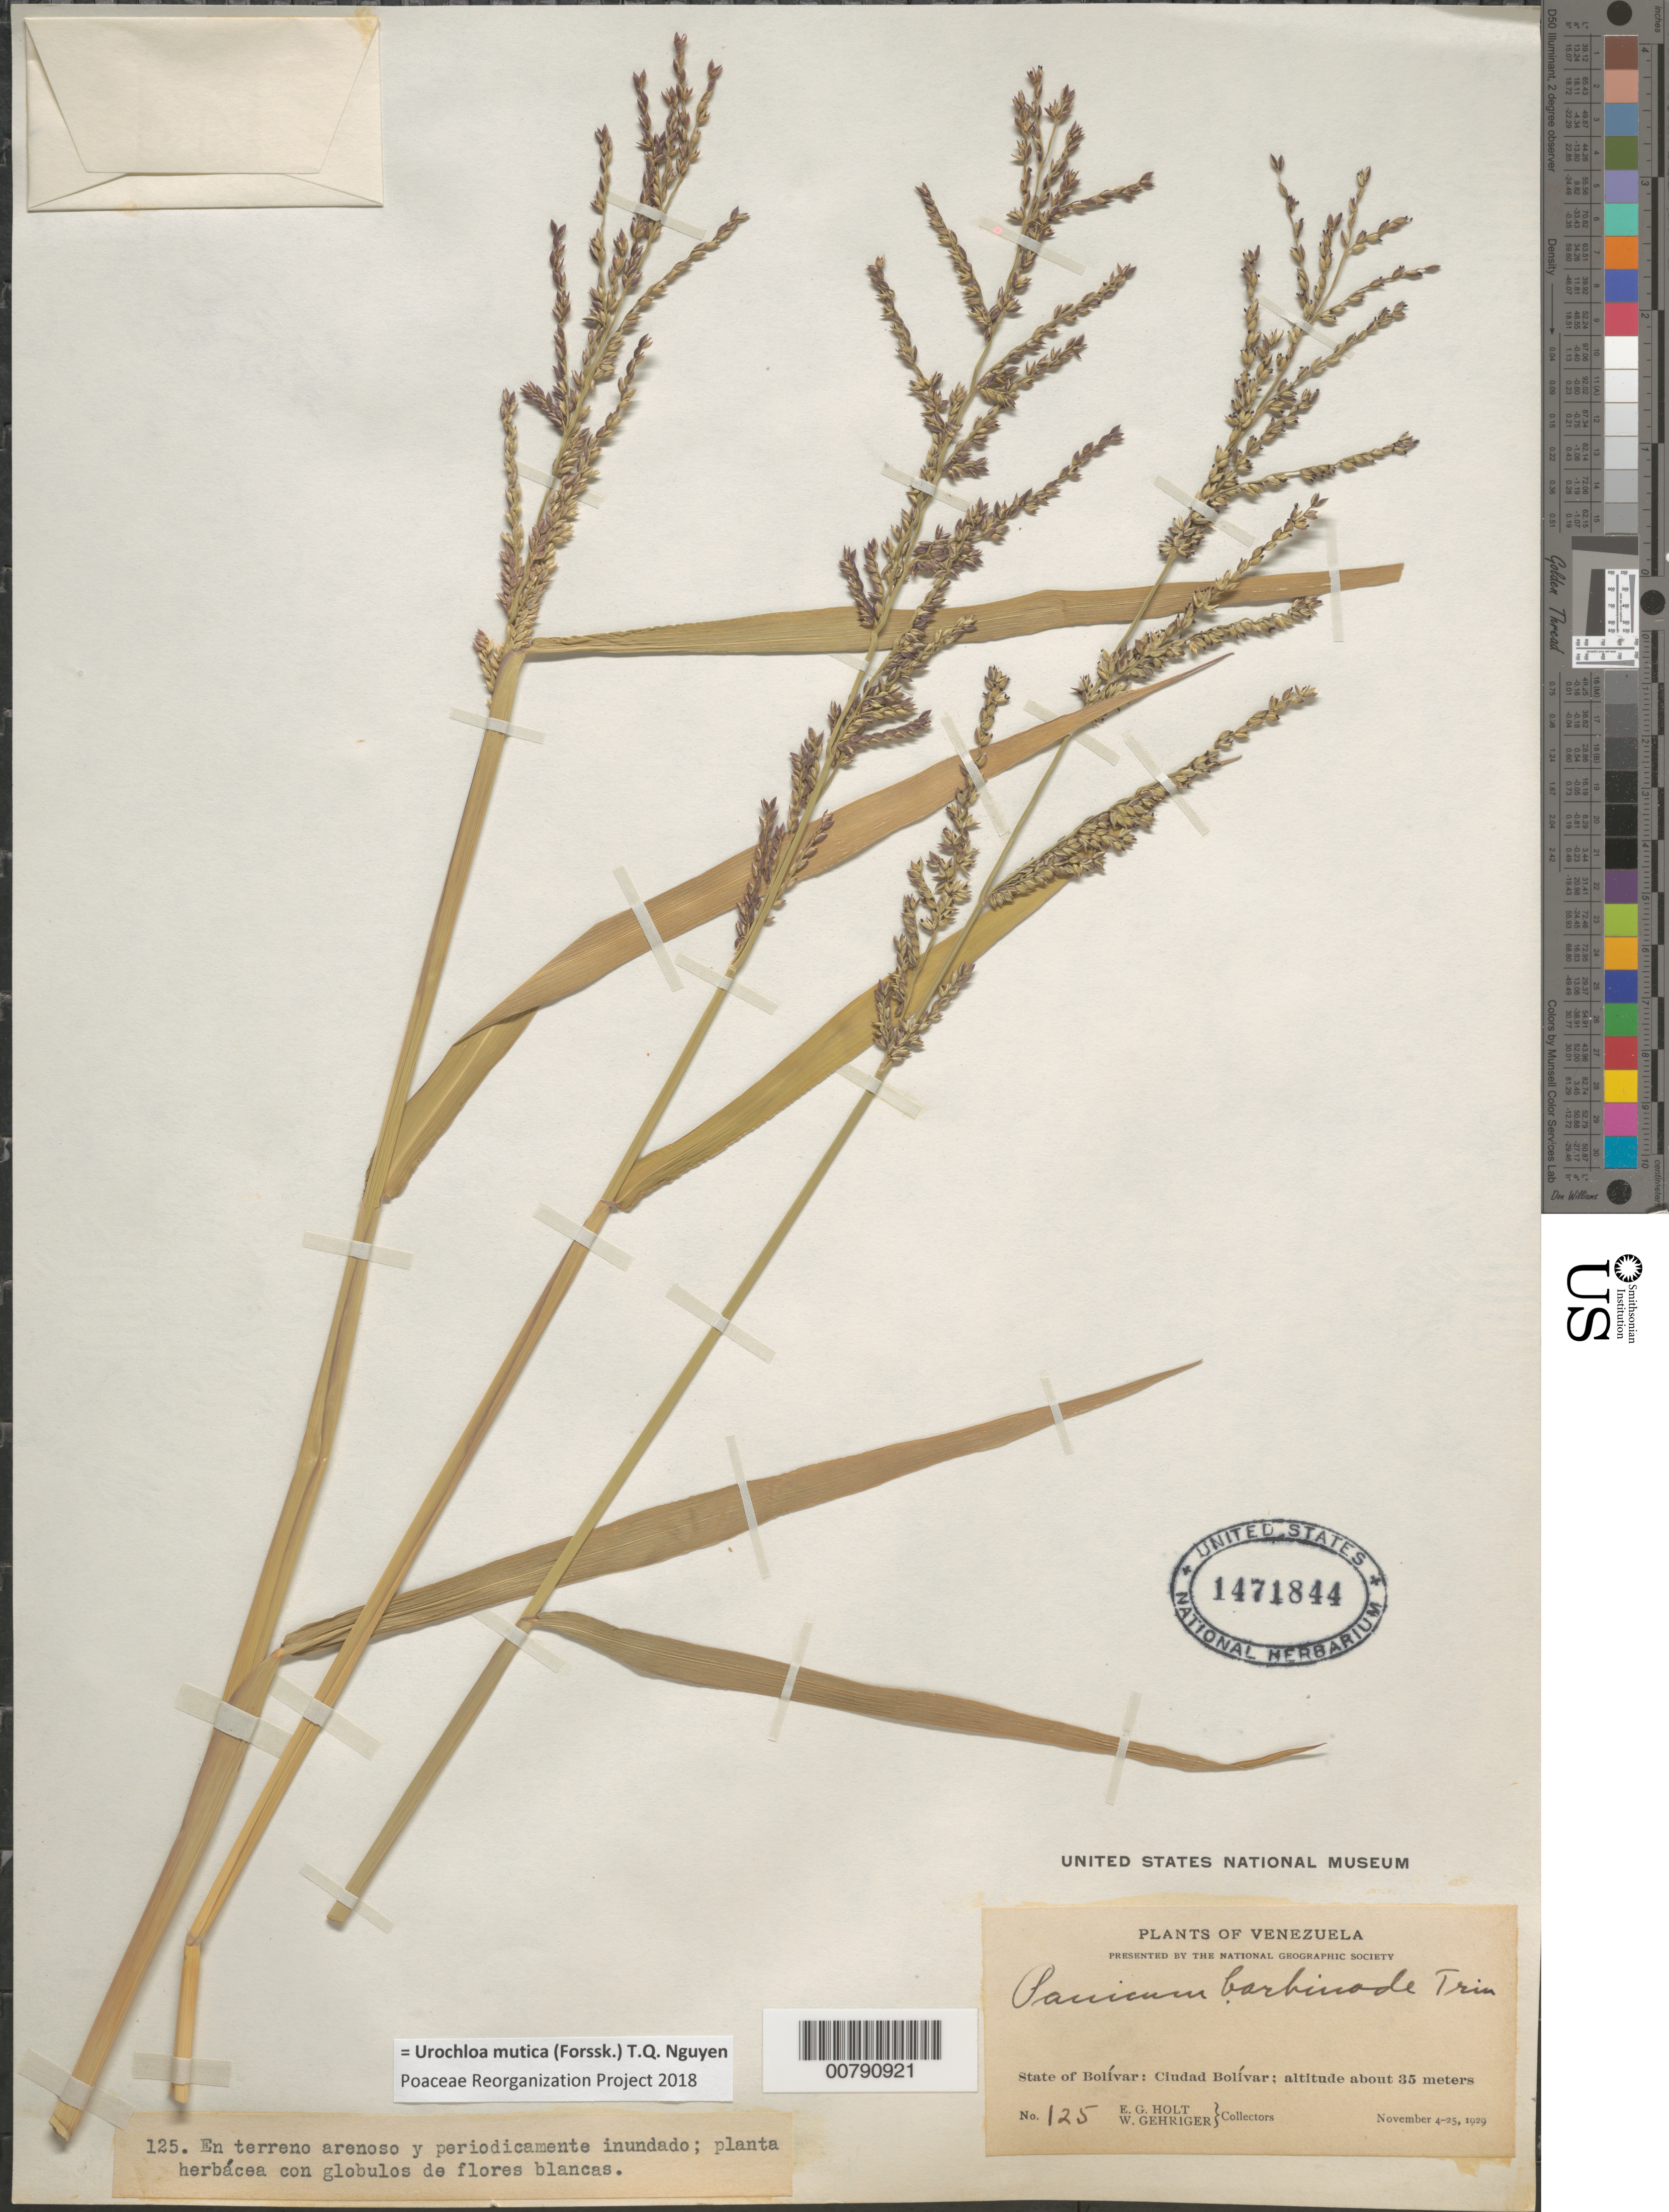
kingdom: Plantae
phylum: Tracheophyta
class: Liliopsida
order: Poales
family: Poaceae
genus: Brachiaria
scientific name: Brachiaria mutica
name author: (Forssk.) Stapf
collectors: E. Holt & W. Gehriger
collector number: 125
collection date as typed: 4-Nov-29 to 25-Nov-29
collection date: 1929-11-04/1929-11-25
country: Venezuela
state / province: Bolívar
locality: Ciudad Bolívar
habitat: Terreno arenoso y periodicamente inundado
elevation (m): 35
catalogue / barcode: US 1471844